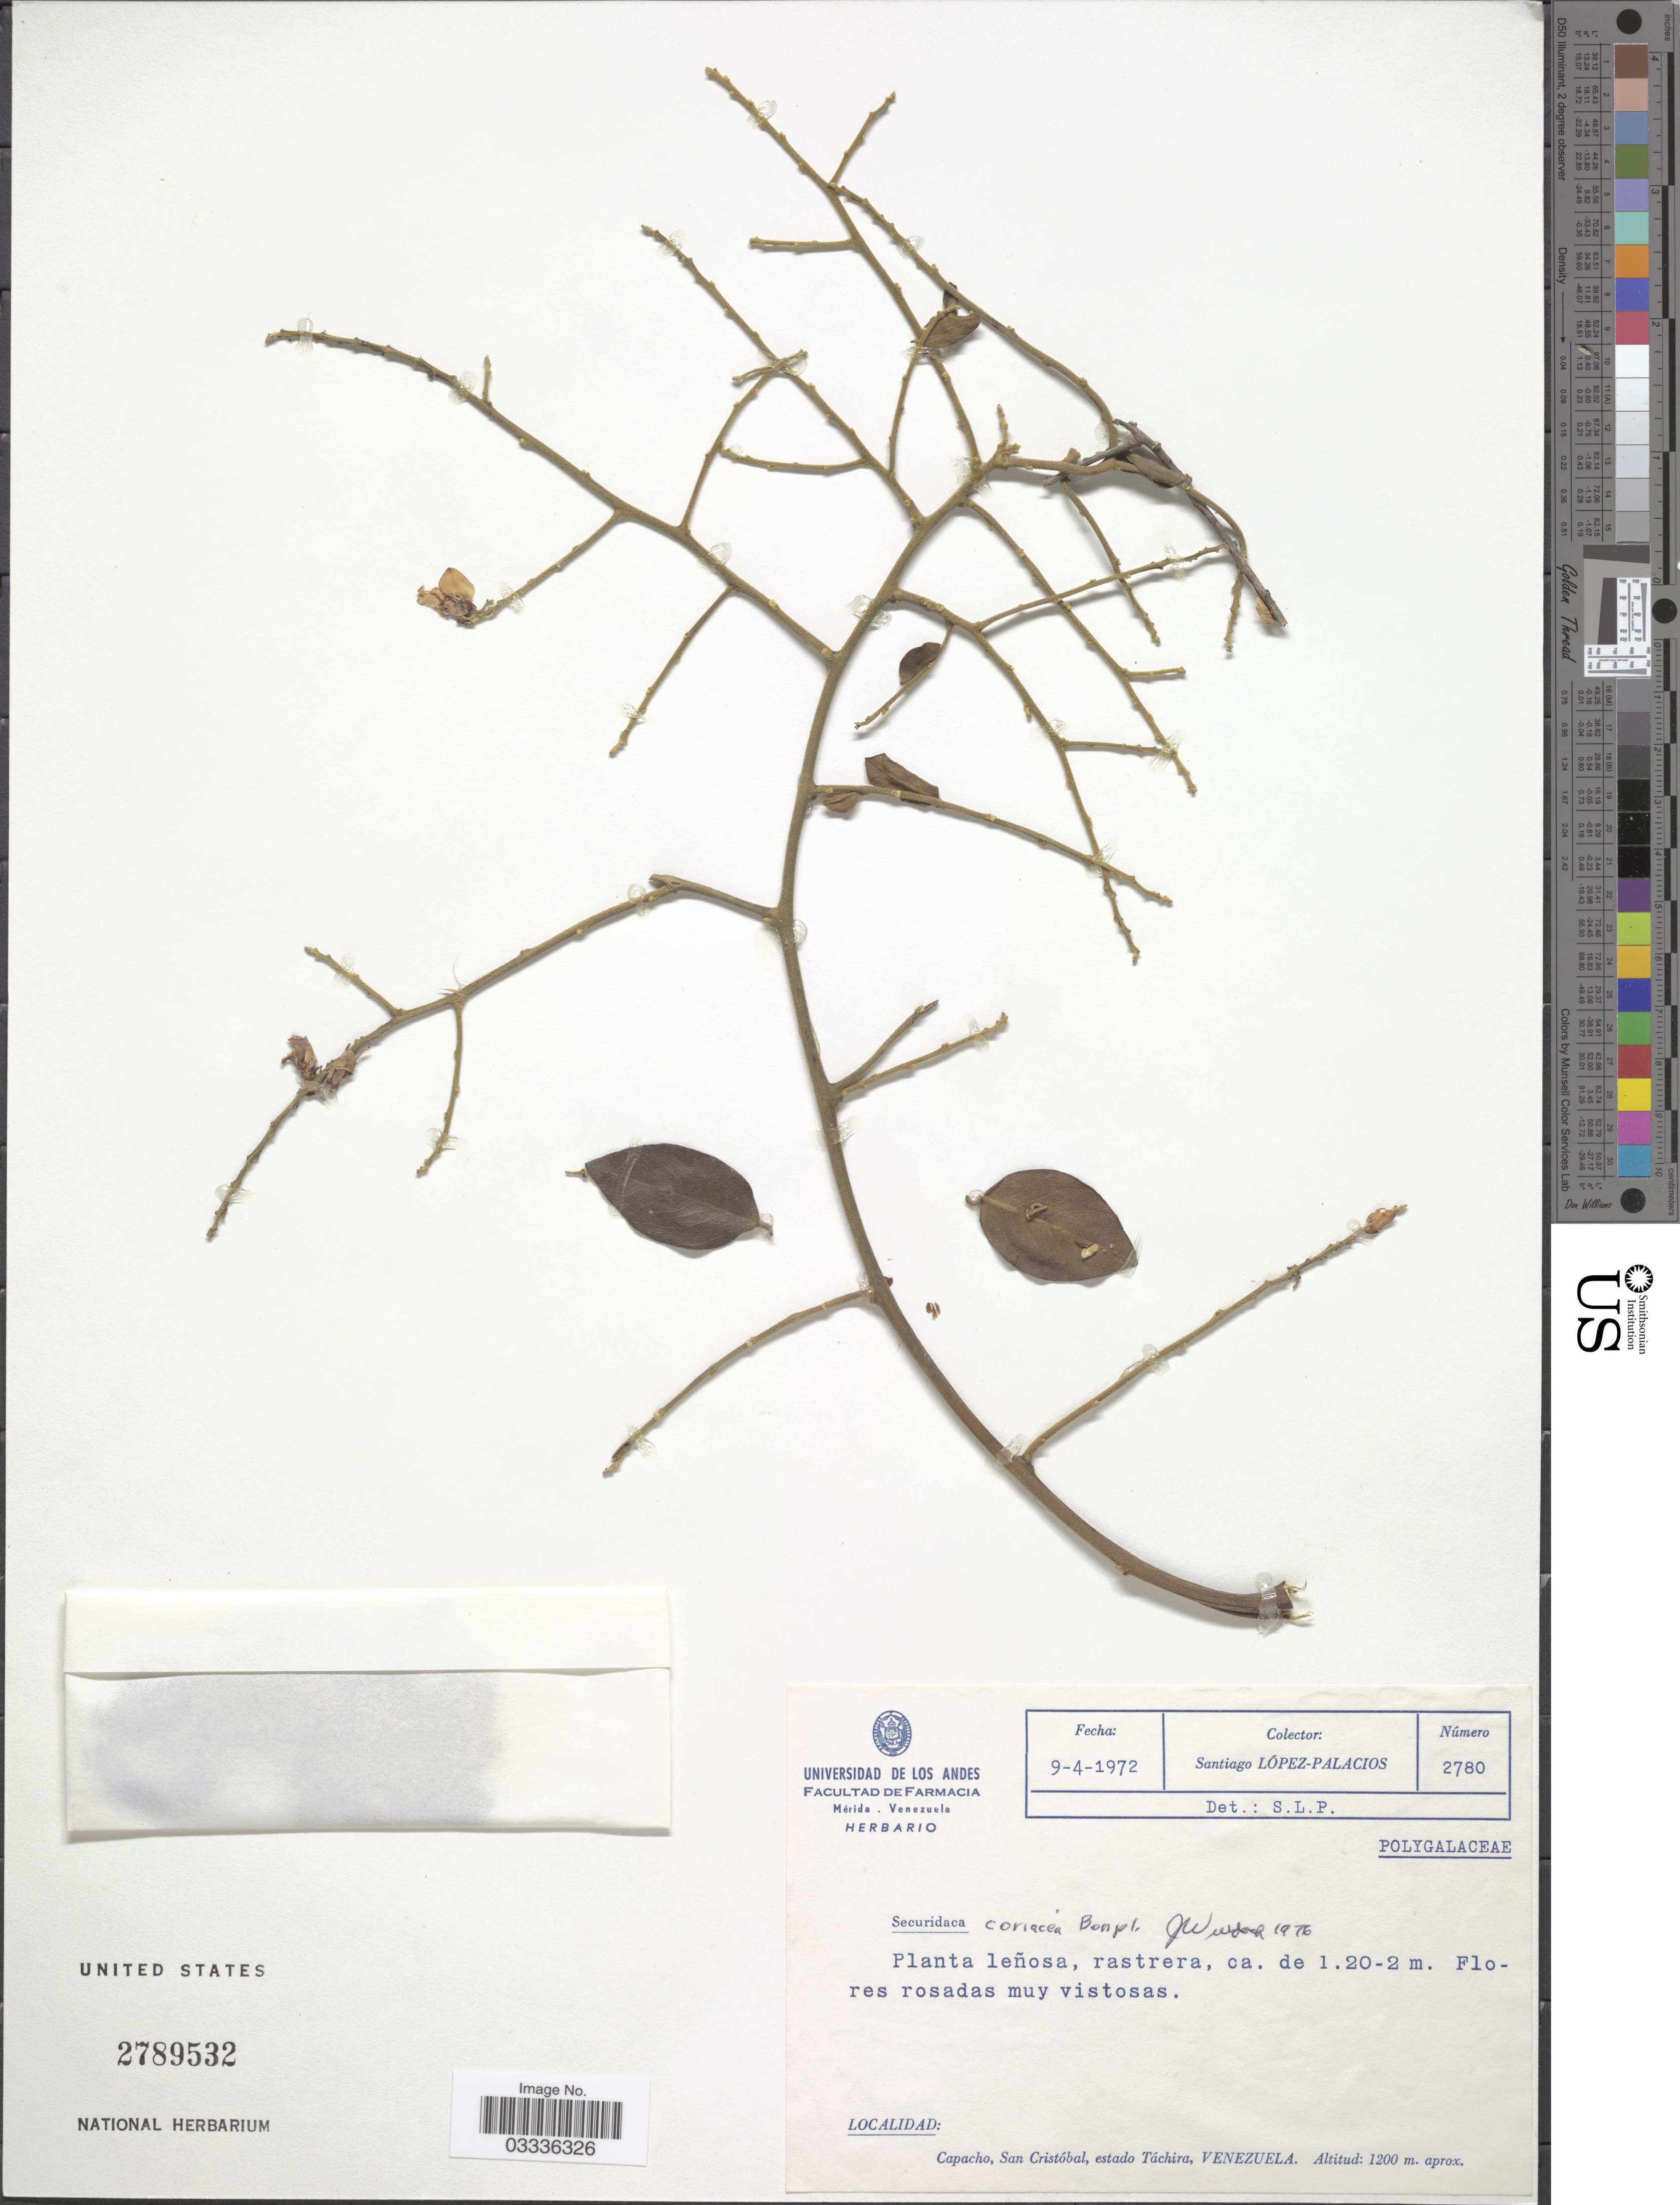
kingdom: Plantae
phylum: Tracheophyta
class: Magnoliopsida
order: Fabales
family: Polygalaceae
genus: Securidaca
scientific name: Securidaca coriacea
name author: Bonpl. ex Steud.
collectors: S. López-Palacios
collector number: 2780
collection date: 1972-04-09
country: Venezuela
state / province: Tachira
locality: Capacho, San Cristóbal.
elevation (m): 1200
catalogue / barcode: US 2789532